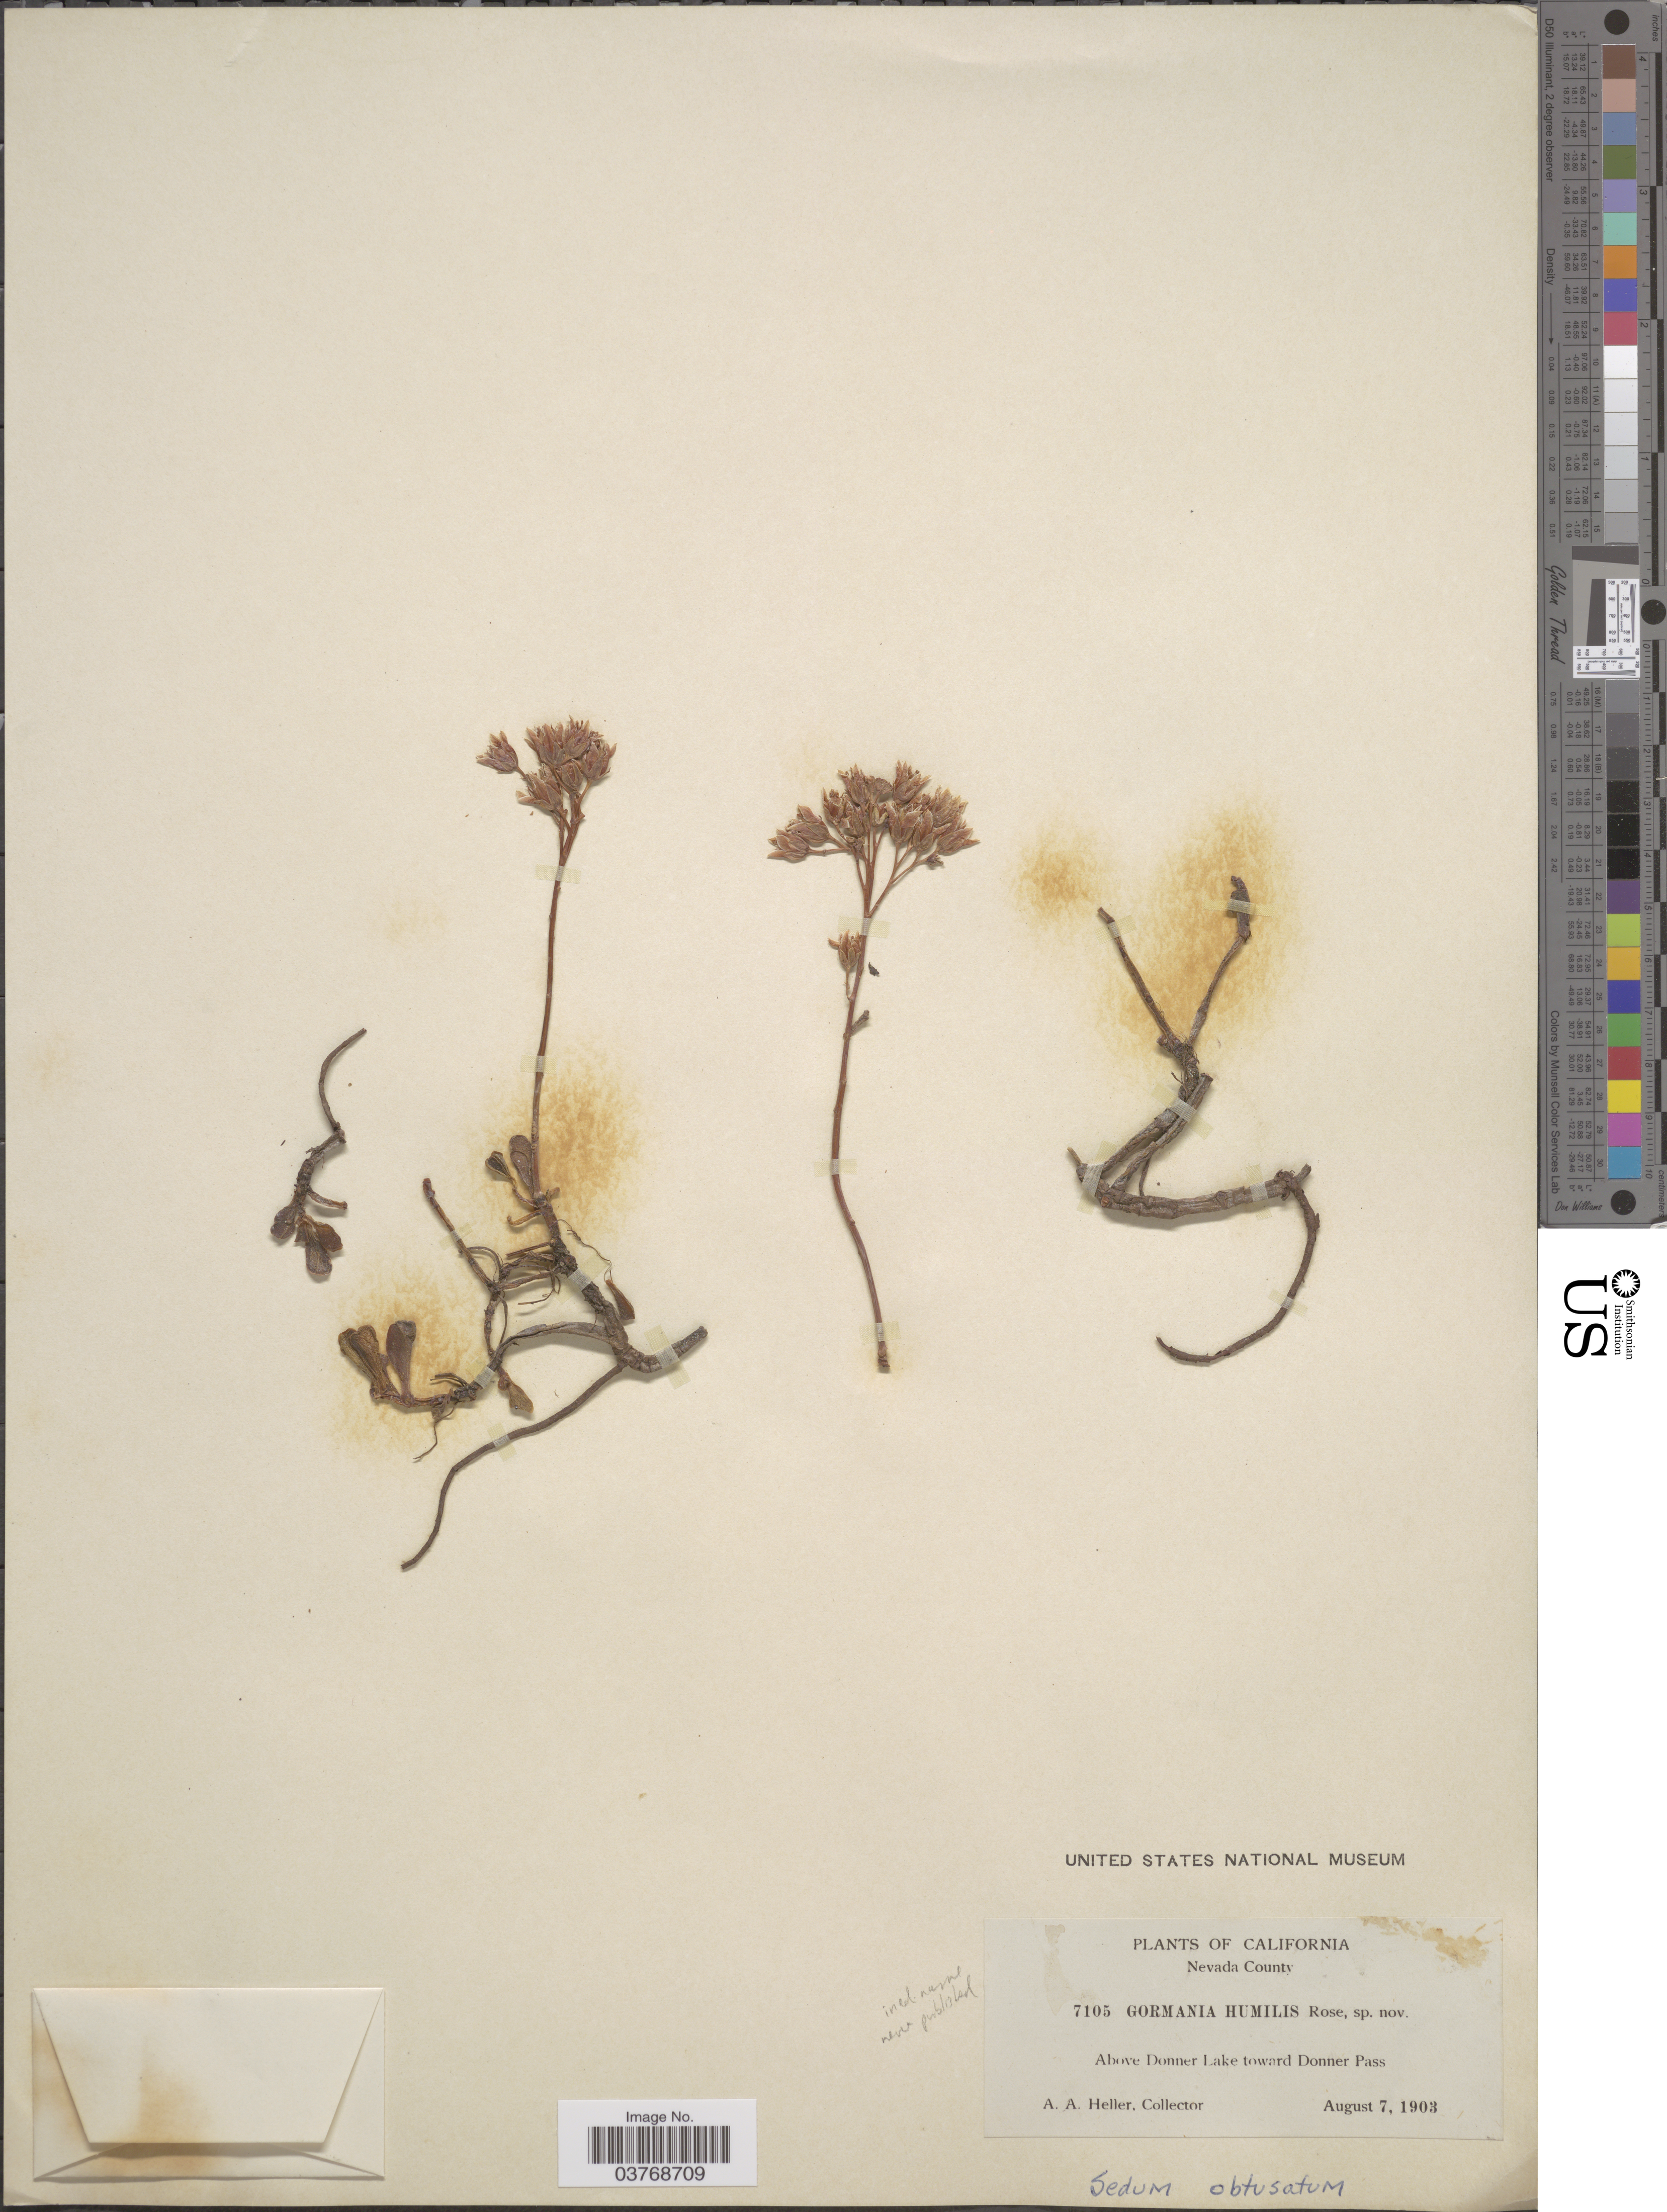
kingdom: Plantae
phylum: Tracheophyta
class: Magnoliopsida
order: Saxifragales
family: Crassulaceae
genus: Sedum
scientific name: Sedum obtusatum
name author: A. Gray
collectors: A. A. Heller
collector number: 7105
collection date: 1903-08-07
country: United States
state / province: California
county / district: Nevada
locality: Nevada County. Above Donner Lake toward Donner Pass.